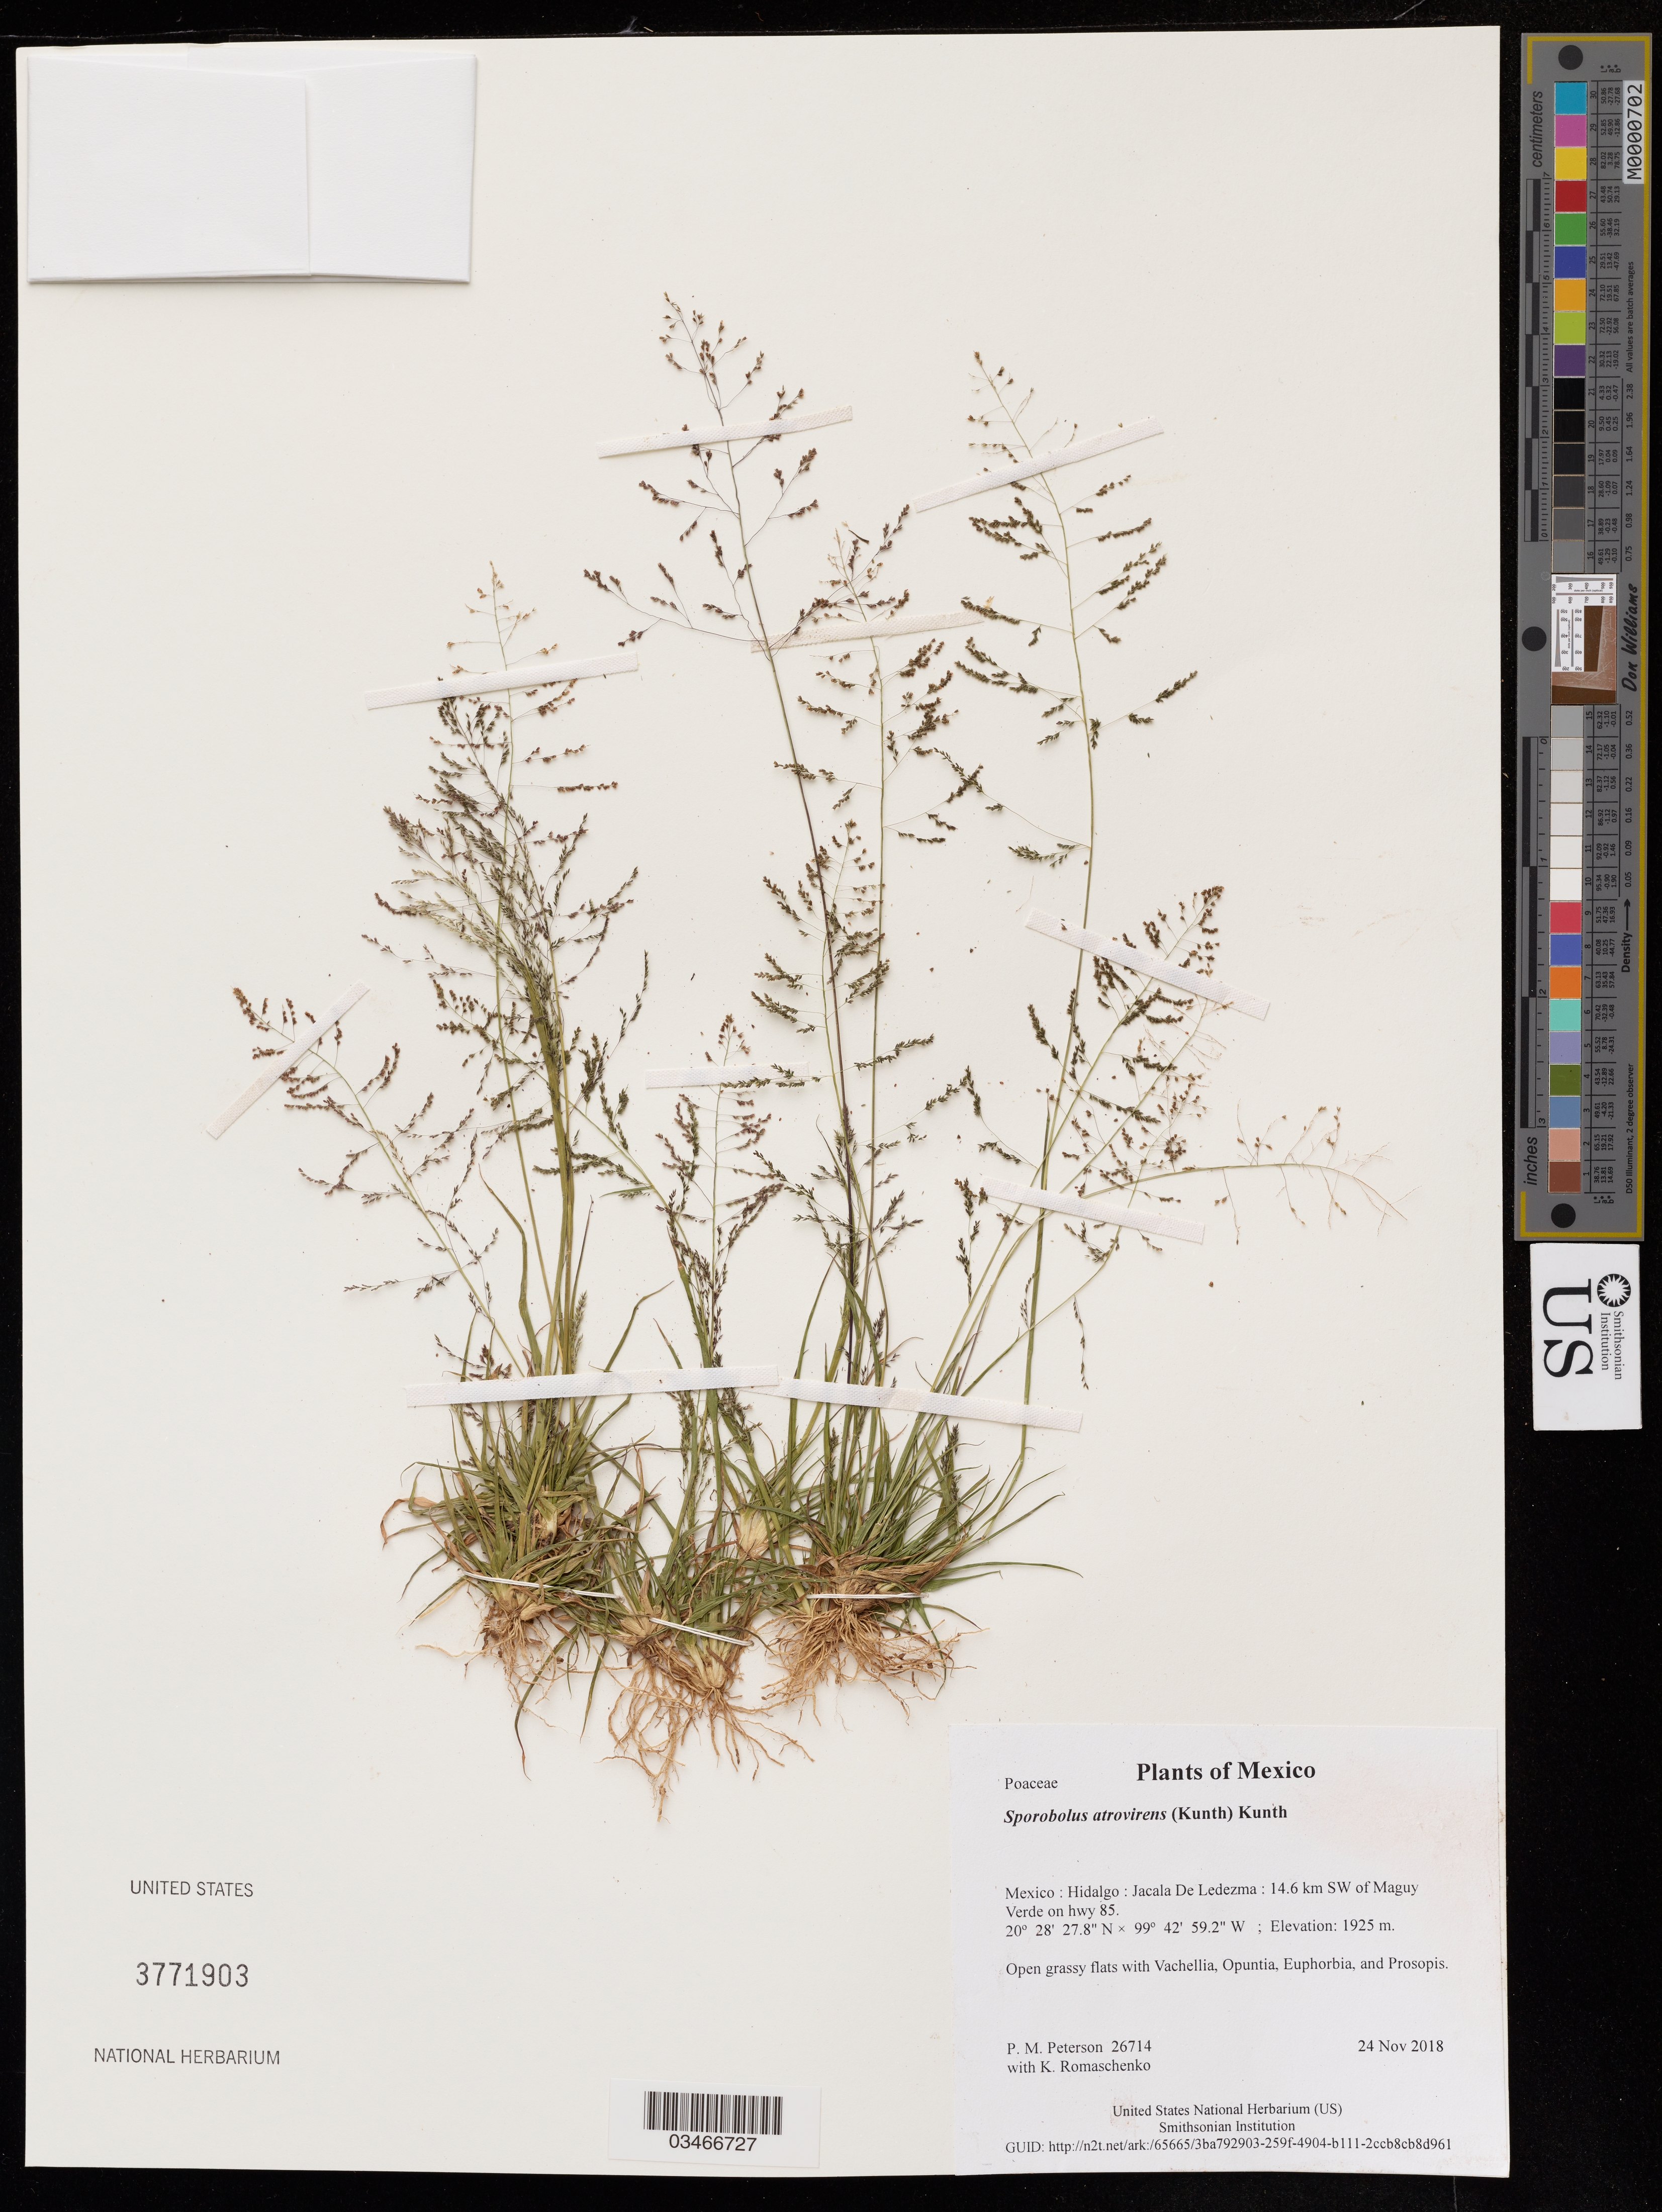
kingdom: Plantae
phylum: Tracheophyta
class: Liliopsida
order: Poales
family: Poaceae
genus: Sporobolus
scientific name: Sporobolus atrovirens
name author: (Kunth) Kunth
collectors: P. M. Peterson & K. Romaschenko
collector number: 26714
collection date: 2018-11-24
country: Mexico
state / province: Hidalgo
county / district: Jacala De Ledezma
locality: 14.6 km SW of Maguy Verde on hwy 85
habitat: Open grassy flats with Vachellia, Opuntia, Euphorbia, and Prosopis.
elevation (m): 1925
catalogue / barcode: US 3771903